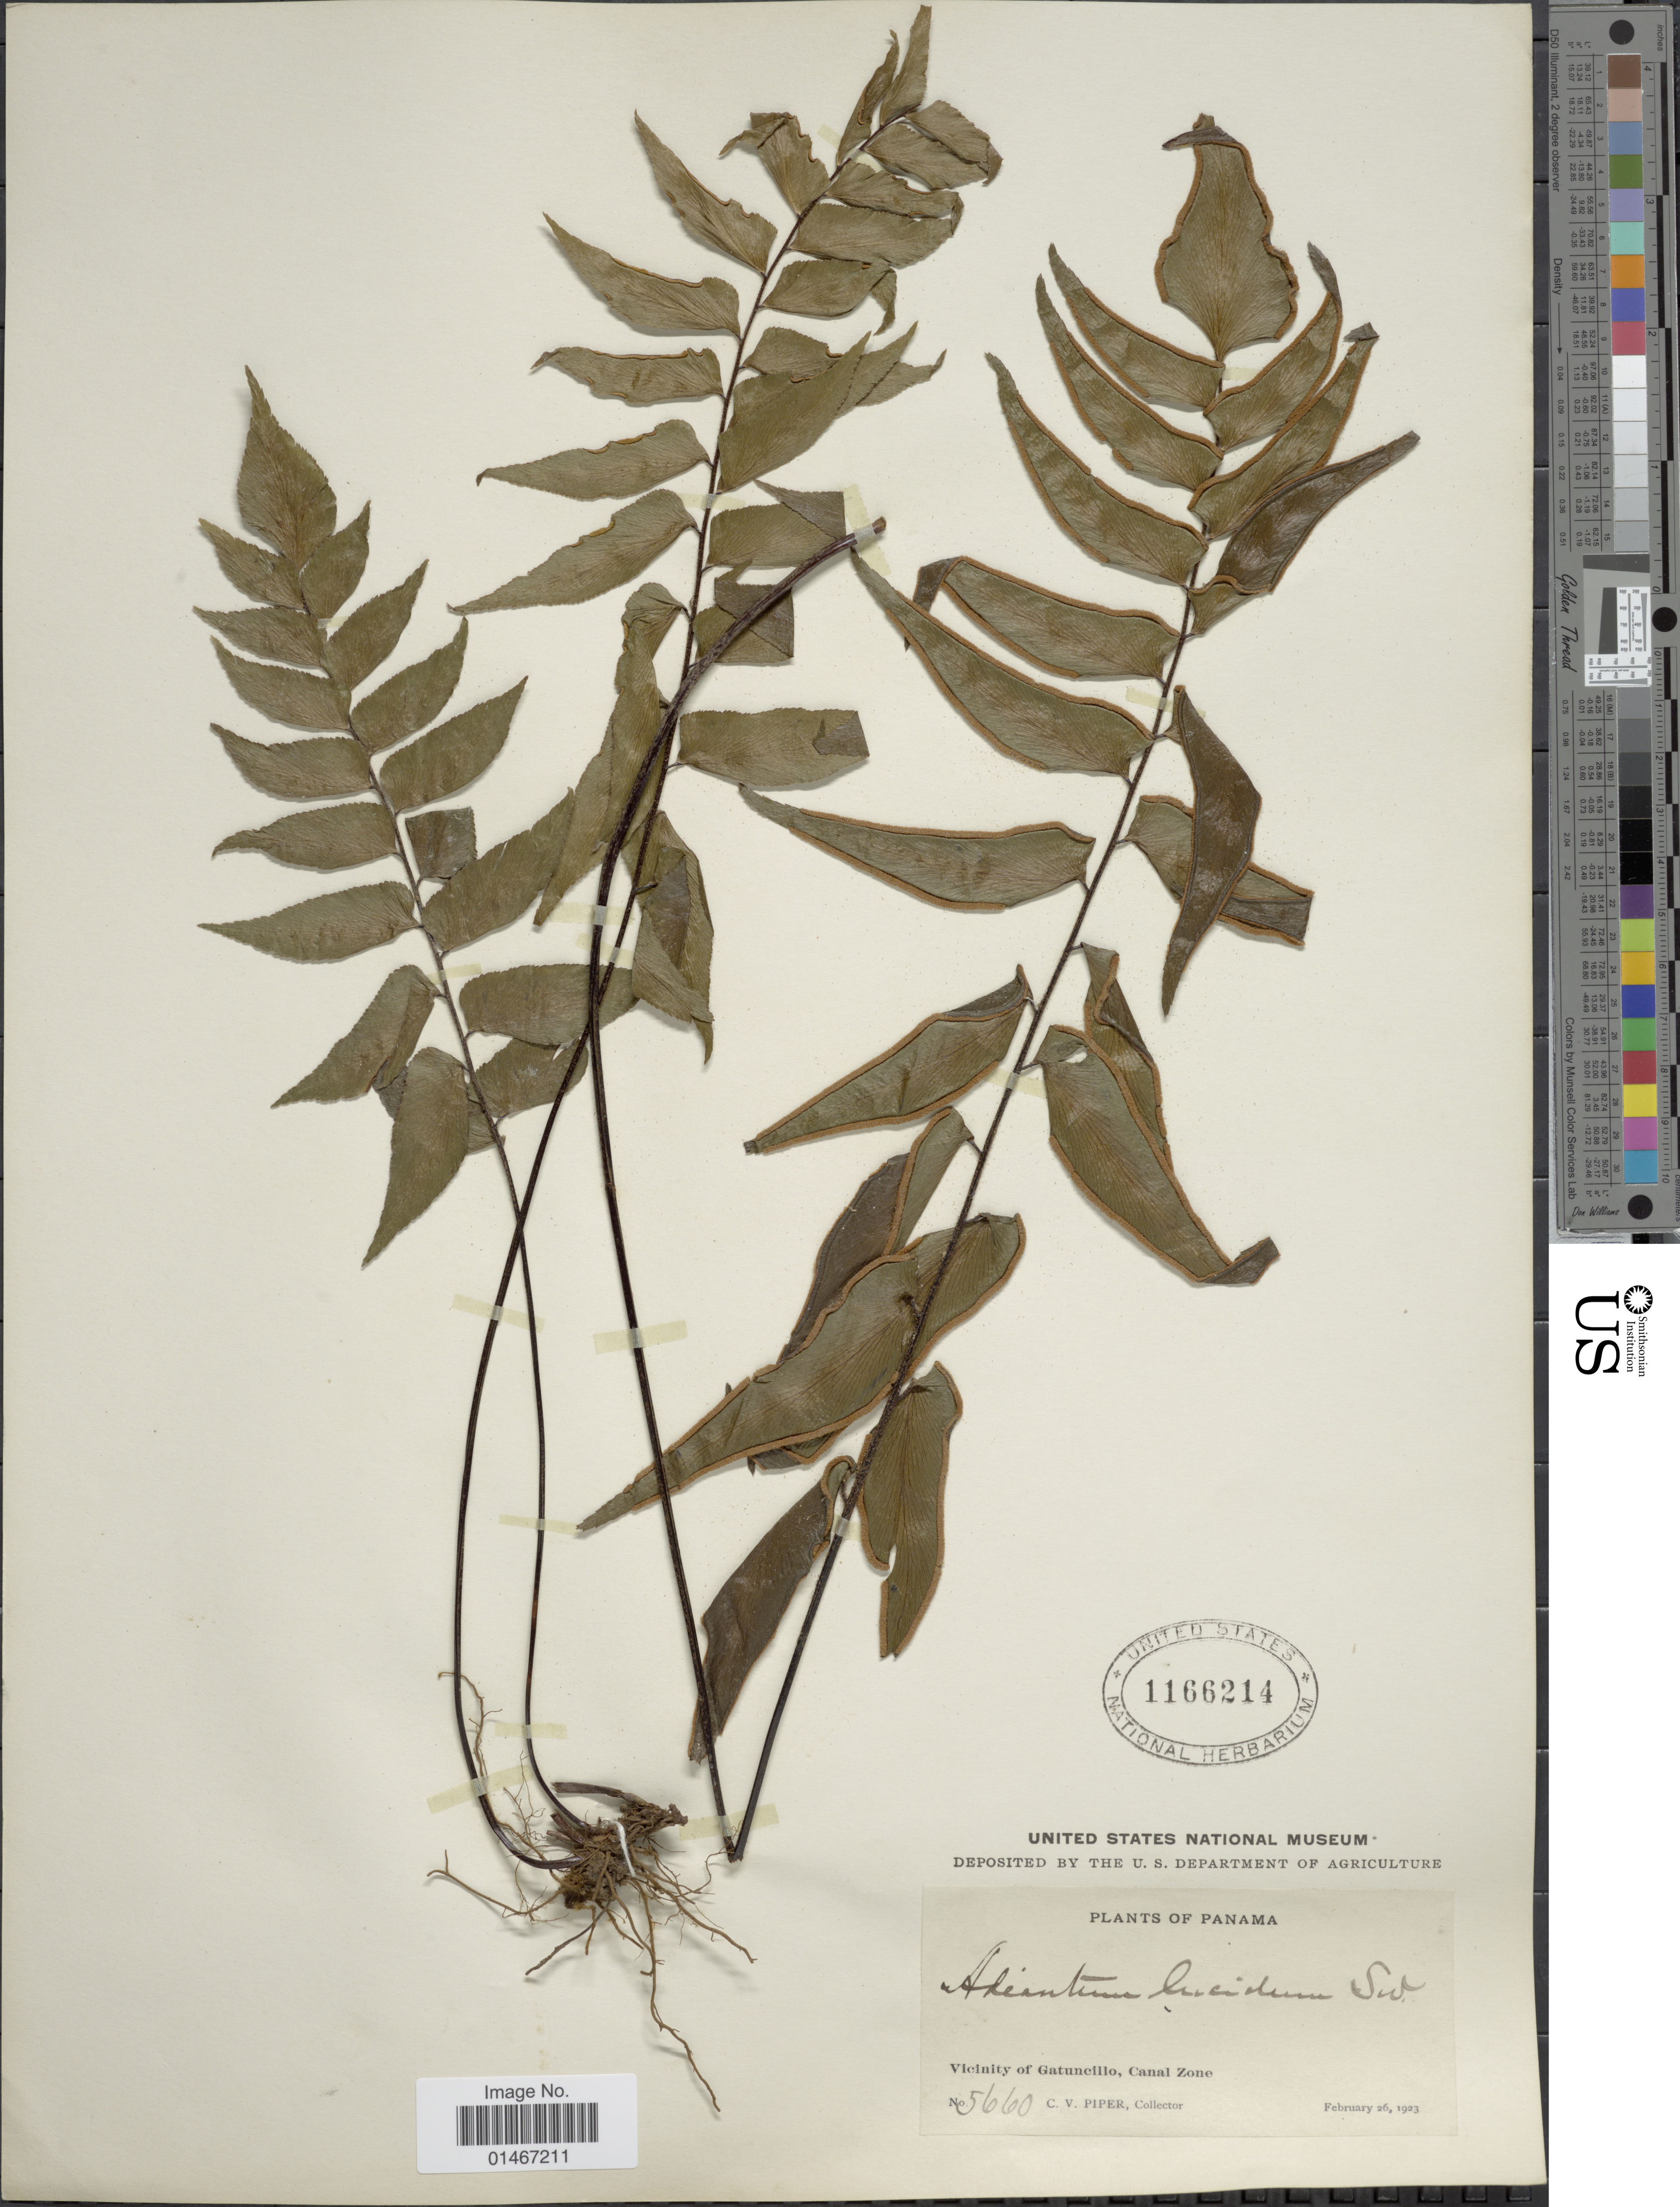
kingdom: Plantae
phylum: Tracheophyta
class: Polypodiopsida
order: Polypodiales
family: Pteridaceae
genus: Adiantum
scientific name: Adiantum lucidum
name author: (Cav.) Sw.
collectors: C. V. Piper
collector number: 5660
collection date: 1923-02-26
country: Panama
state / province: Colón / Panamá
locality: Vicinity of Gatuncillo, Canal Zone.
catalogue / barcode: US 1166214